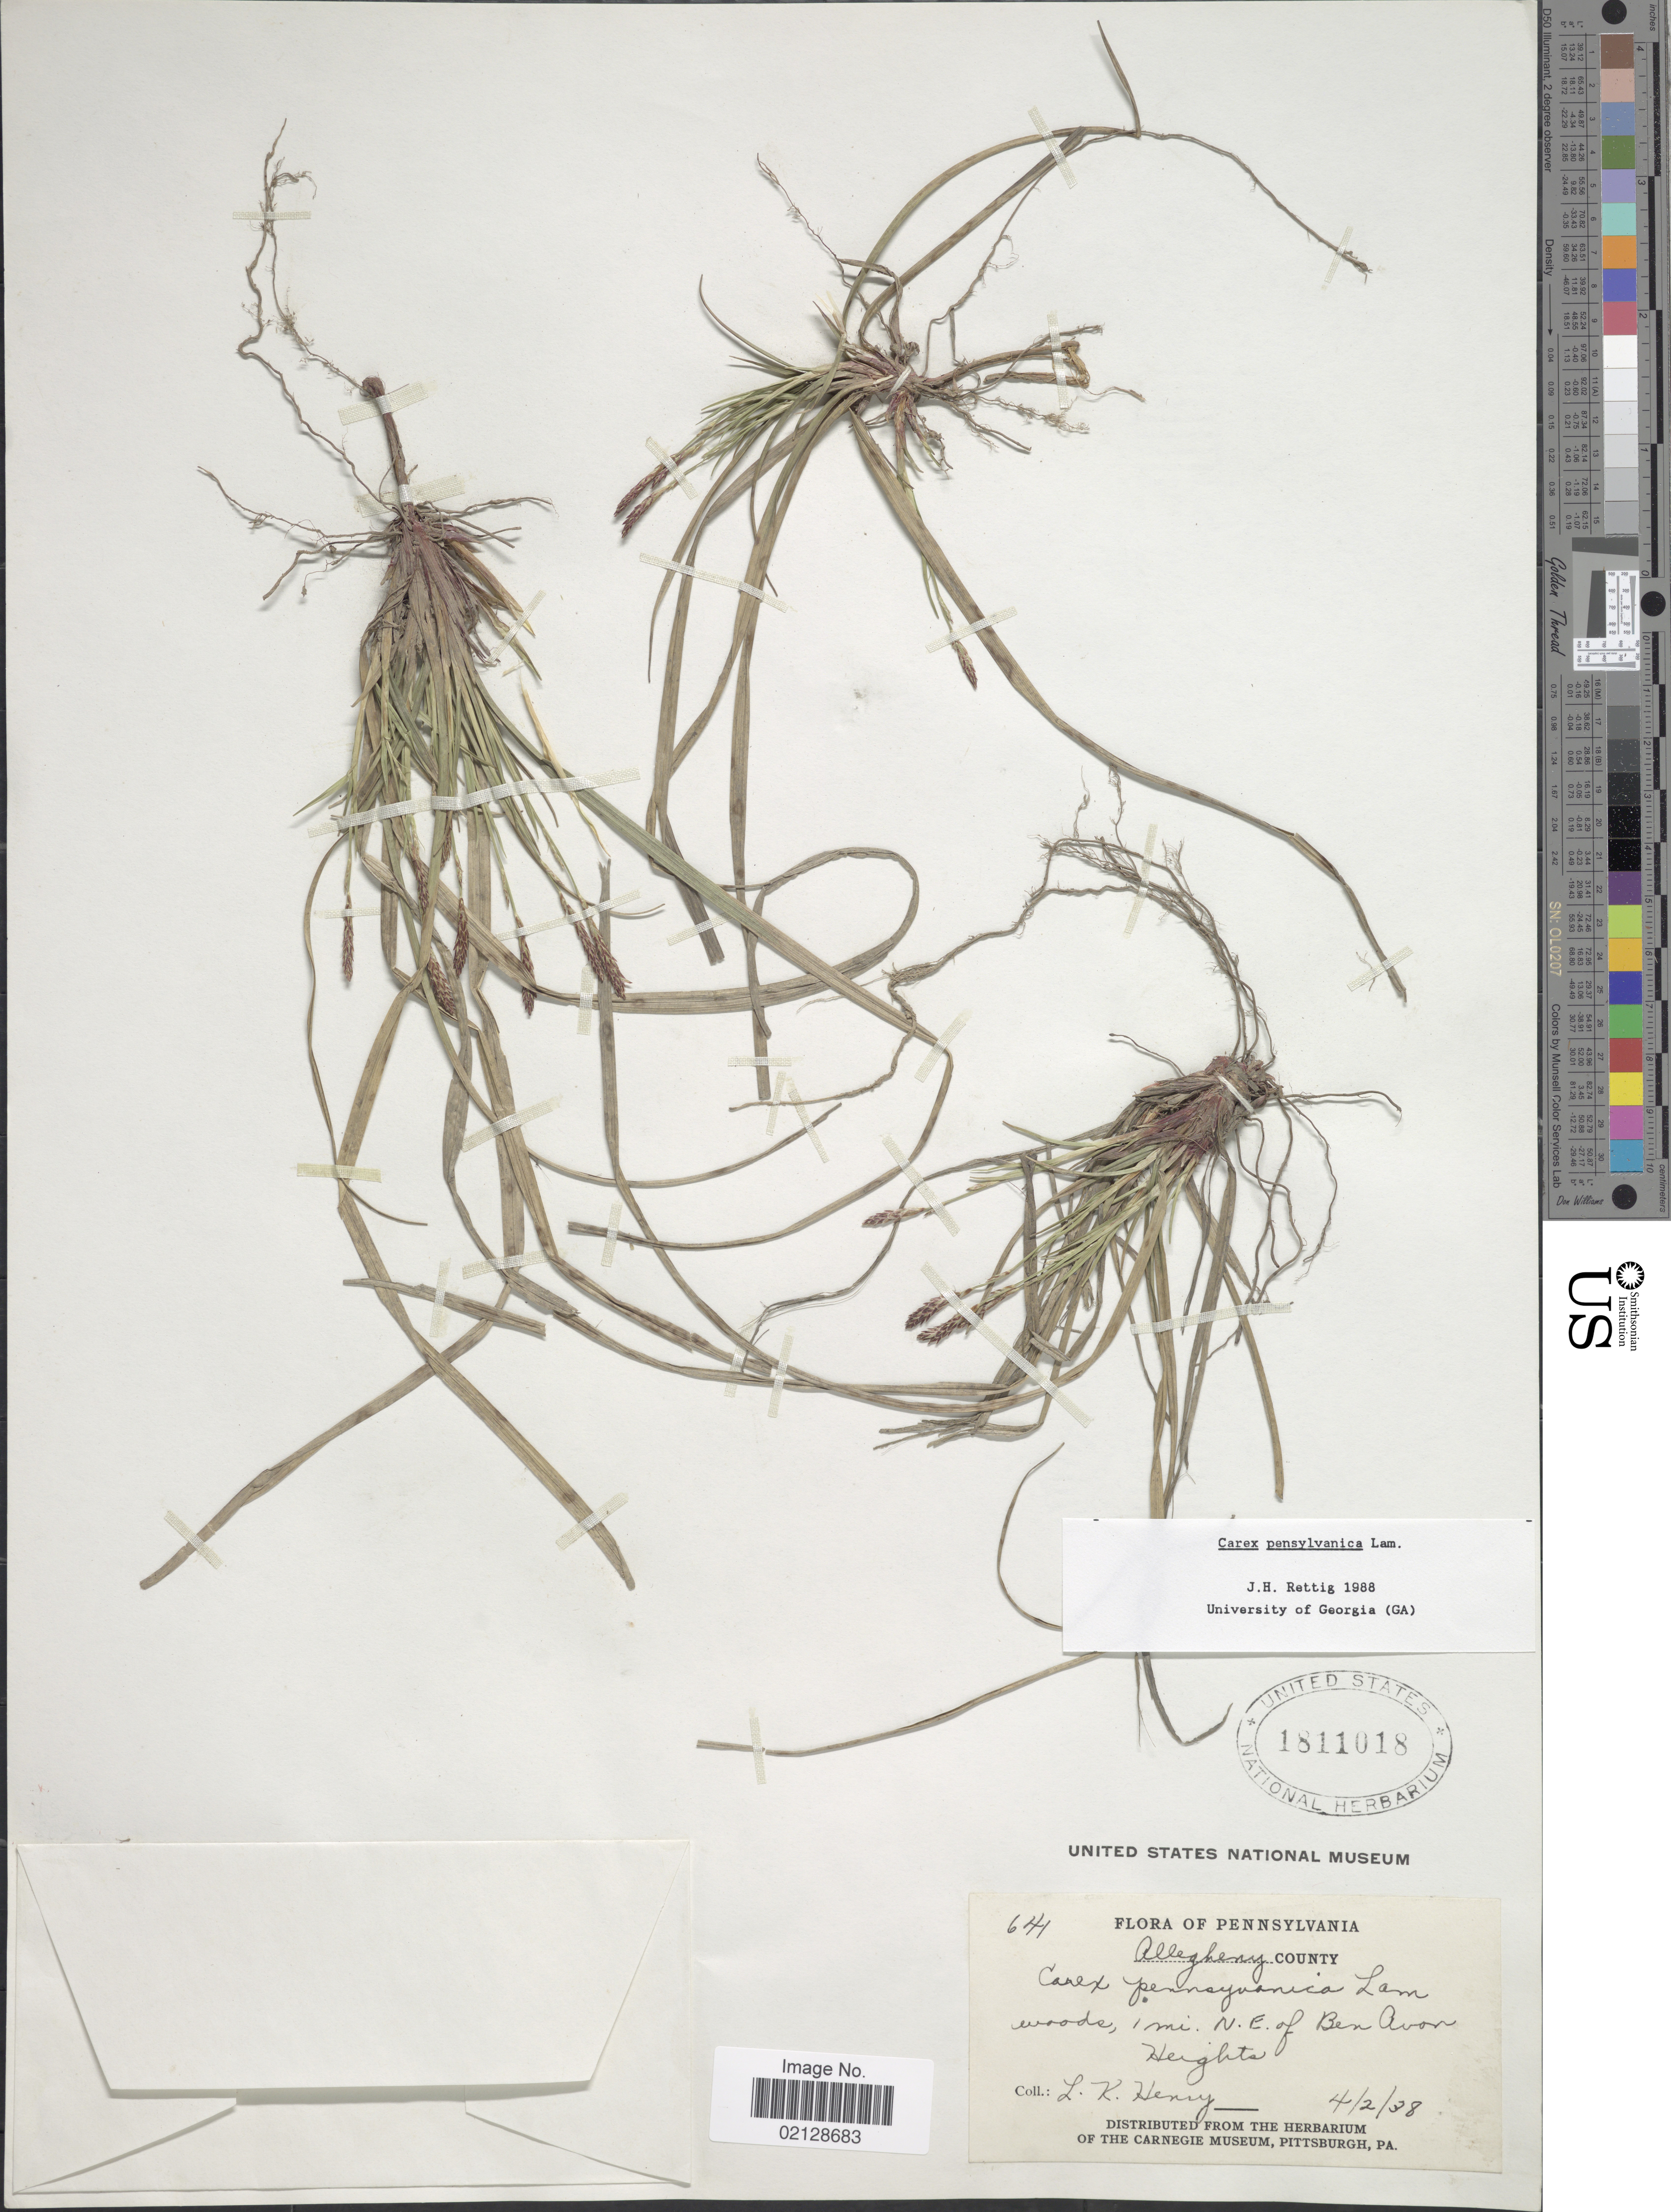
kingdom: Plantae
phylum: Tracheophyta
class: Liliopsida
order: Poales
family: Cyperaceae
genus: Carex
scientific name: Carex pensylvanica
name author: Lam.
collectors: L. K. Henry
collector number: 641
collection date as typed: Transcribed d/m/y: 2/4/38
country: United States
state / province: Pennsylvania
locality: Allegheny County, woods, 1 mi. N.E. of Ben Avon Heights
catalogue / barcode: US 1811018